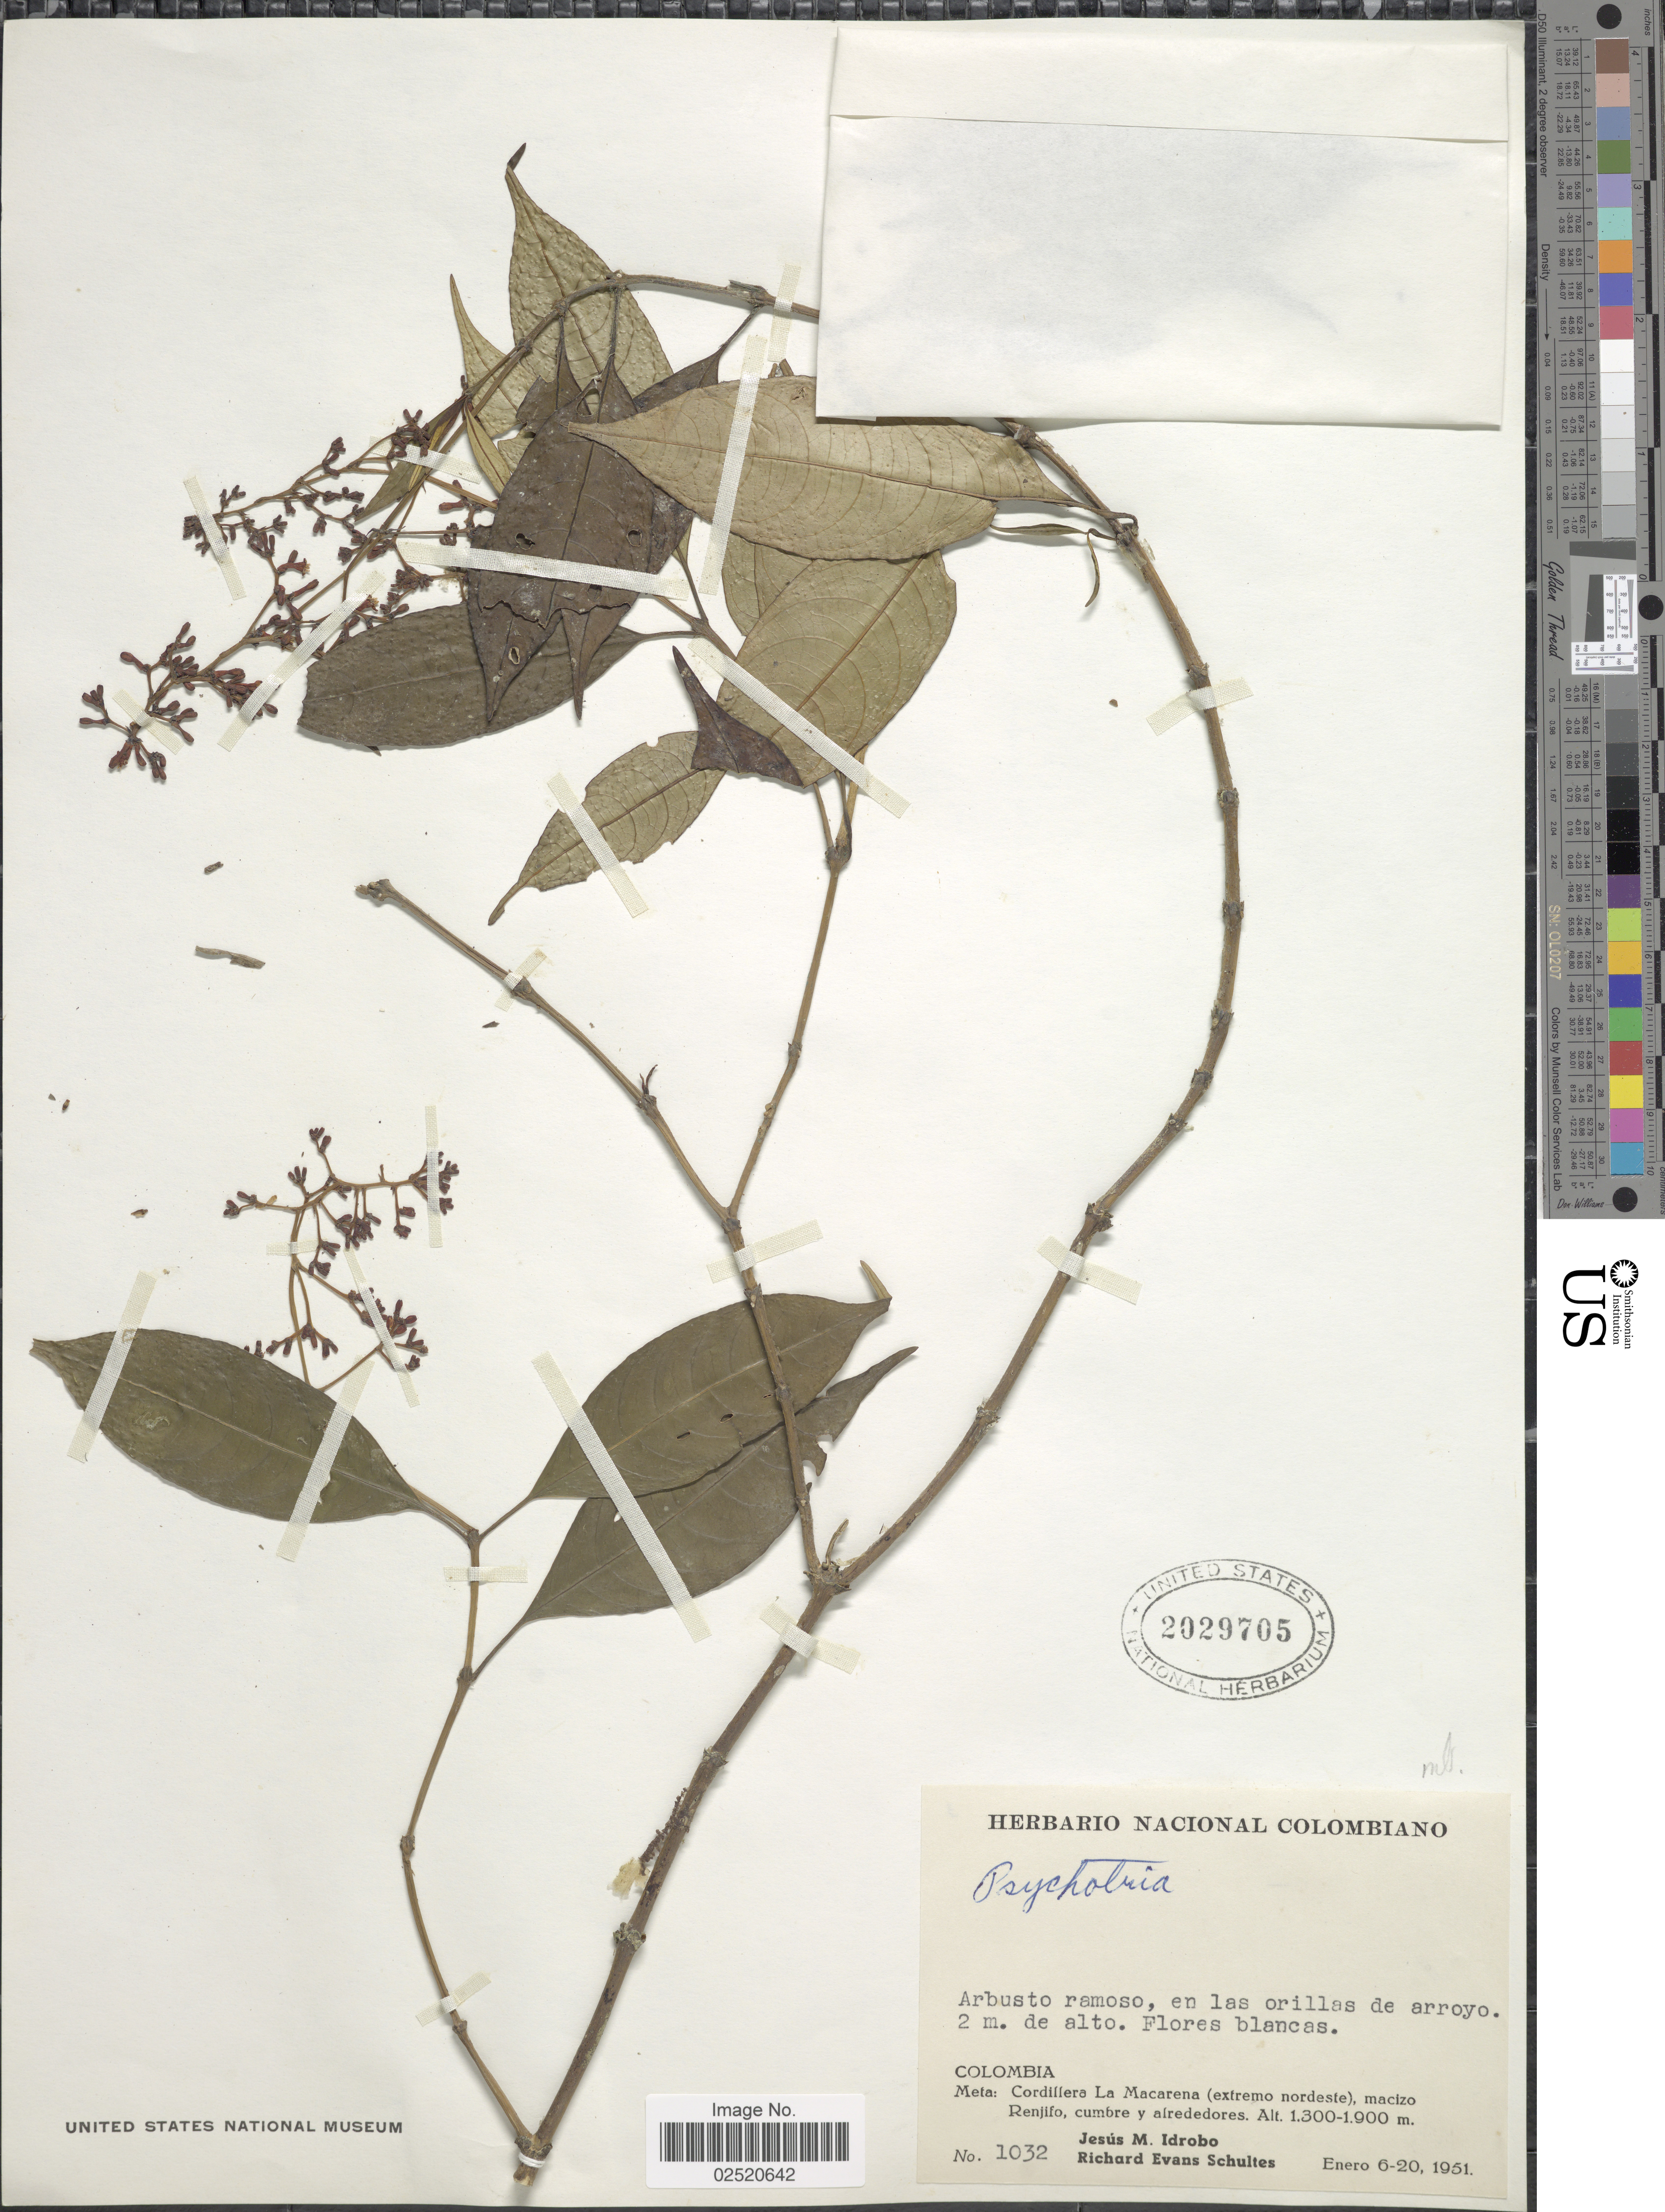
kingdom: Plantae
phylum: Tracheophyta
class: Magnoliopsida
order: Gentianales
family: Rubiaceae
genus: Psychotria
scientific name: Psychotria sp.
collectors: J. M. Idrobo & R. E. Schultes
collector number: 1032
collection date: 1951-01-06/1951-01-20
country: Colombia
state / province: Meta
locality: Cordillera La Macarena (extremo nordeste), macizo Renjifo, cumbre y alrededores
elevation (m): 1300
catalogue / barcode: US 2029705